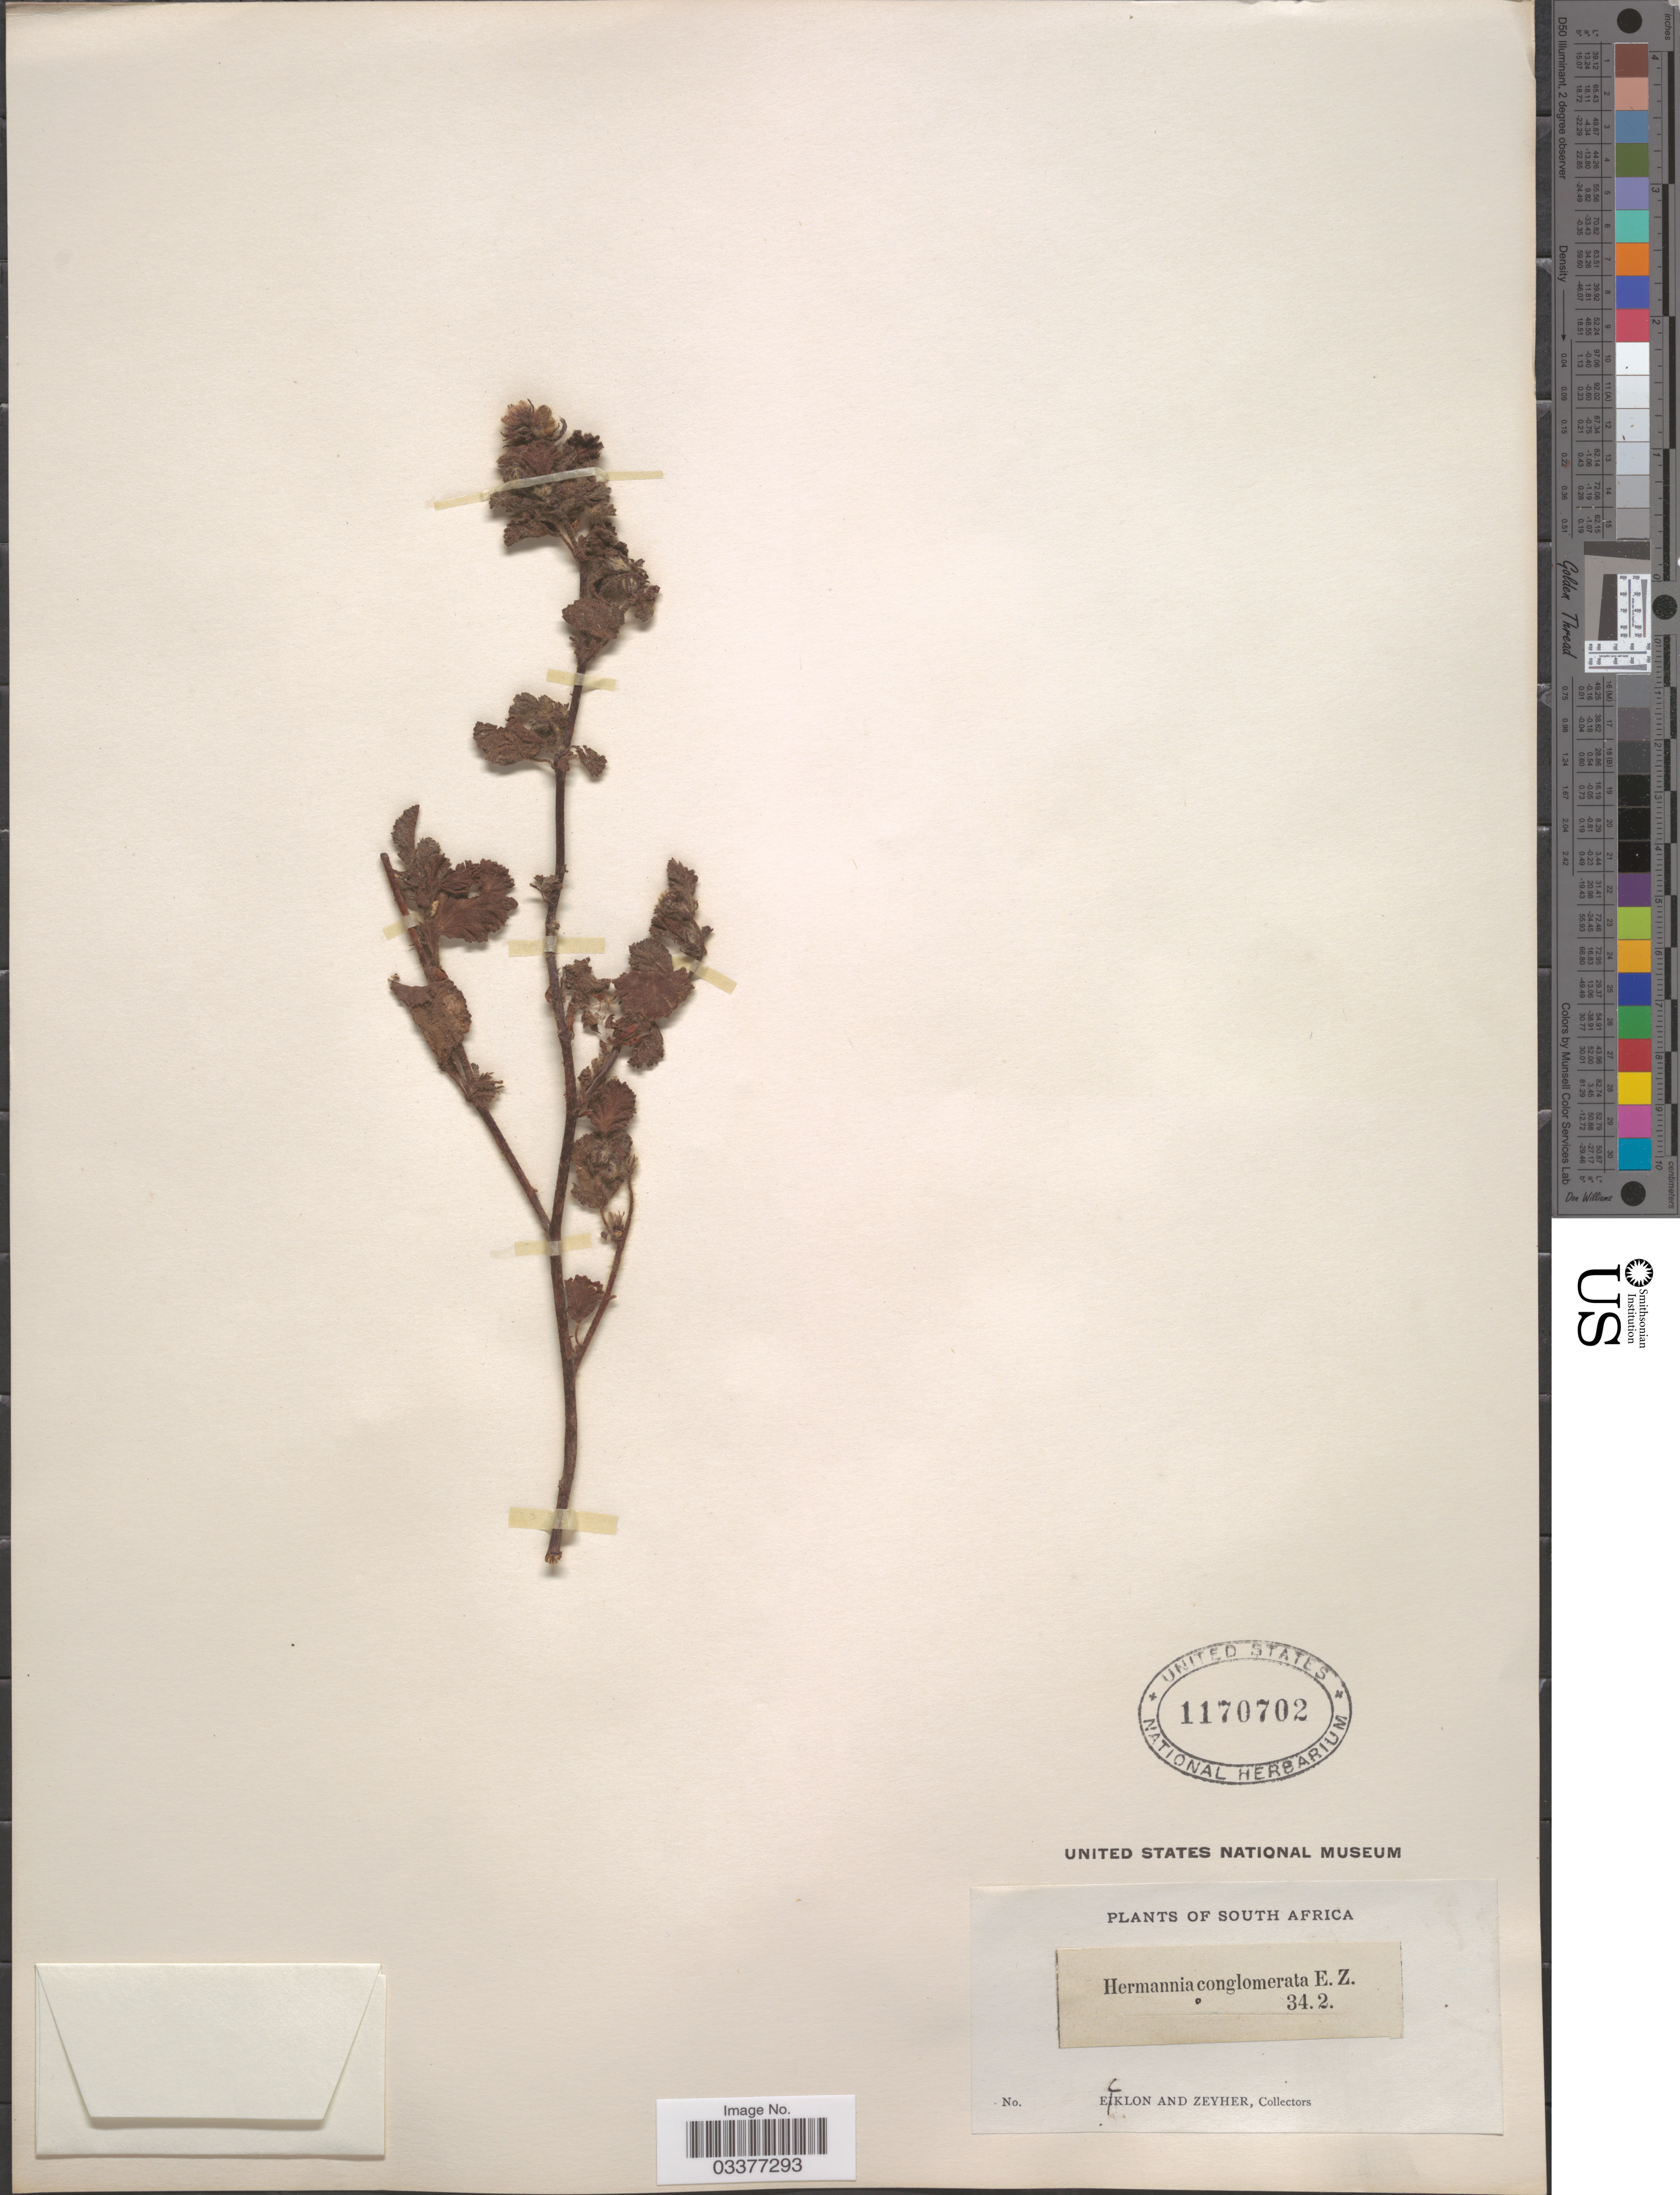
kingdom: Plantae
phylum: Tracheophyta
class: Magnoliopsida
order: Malvales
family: Malvaceae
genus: Hermannia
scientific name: Hermannia conglomerata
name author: Eckl. & Zeyh.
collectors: -. Ecklon & -. Zeyher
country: South Africa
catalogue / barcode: US 1170702